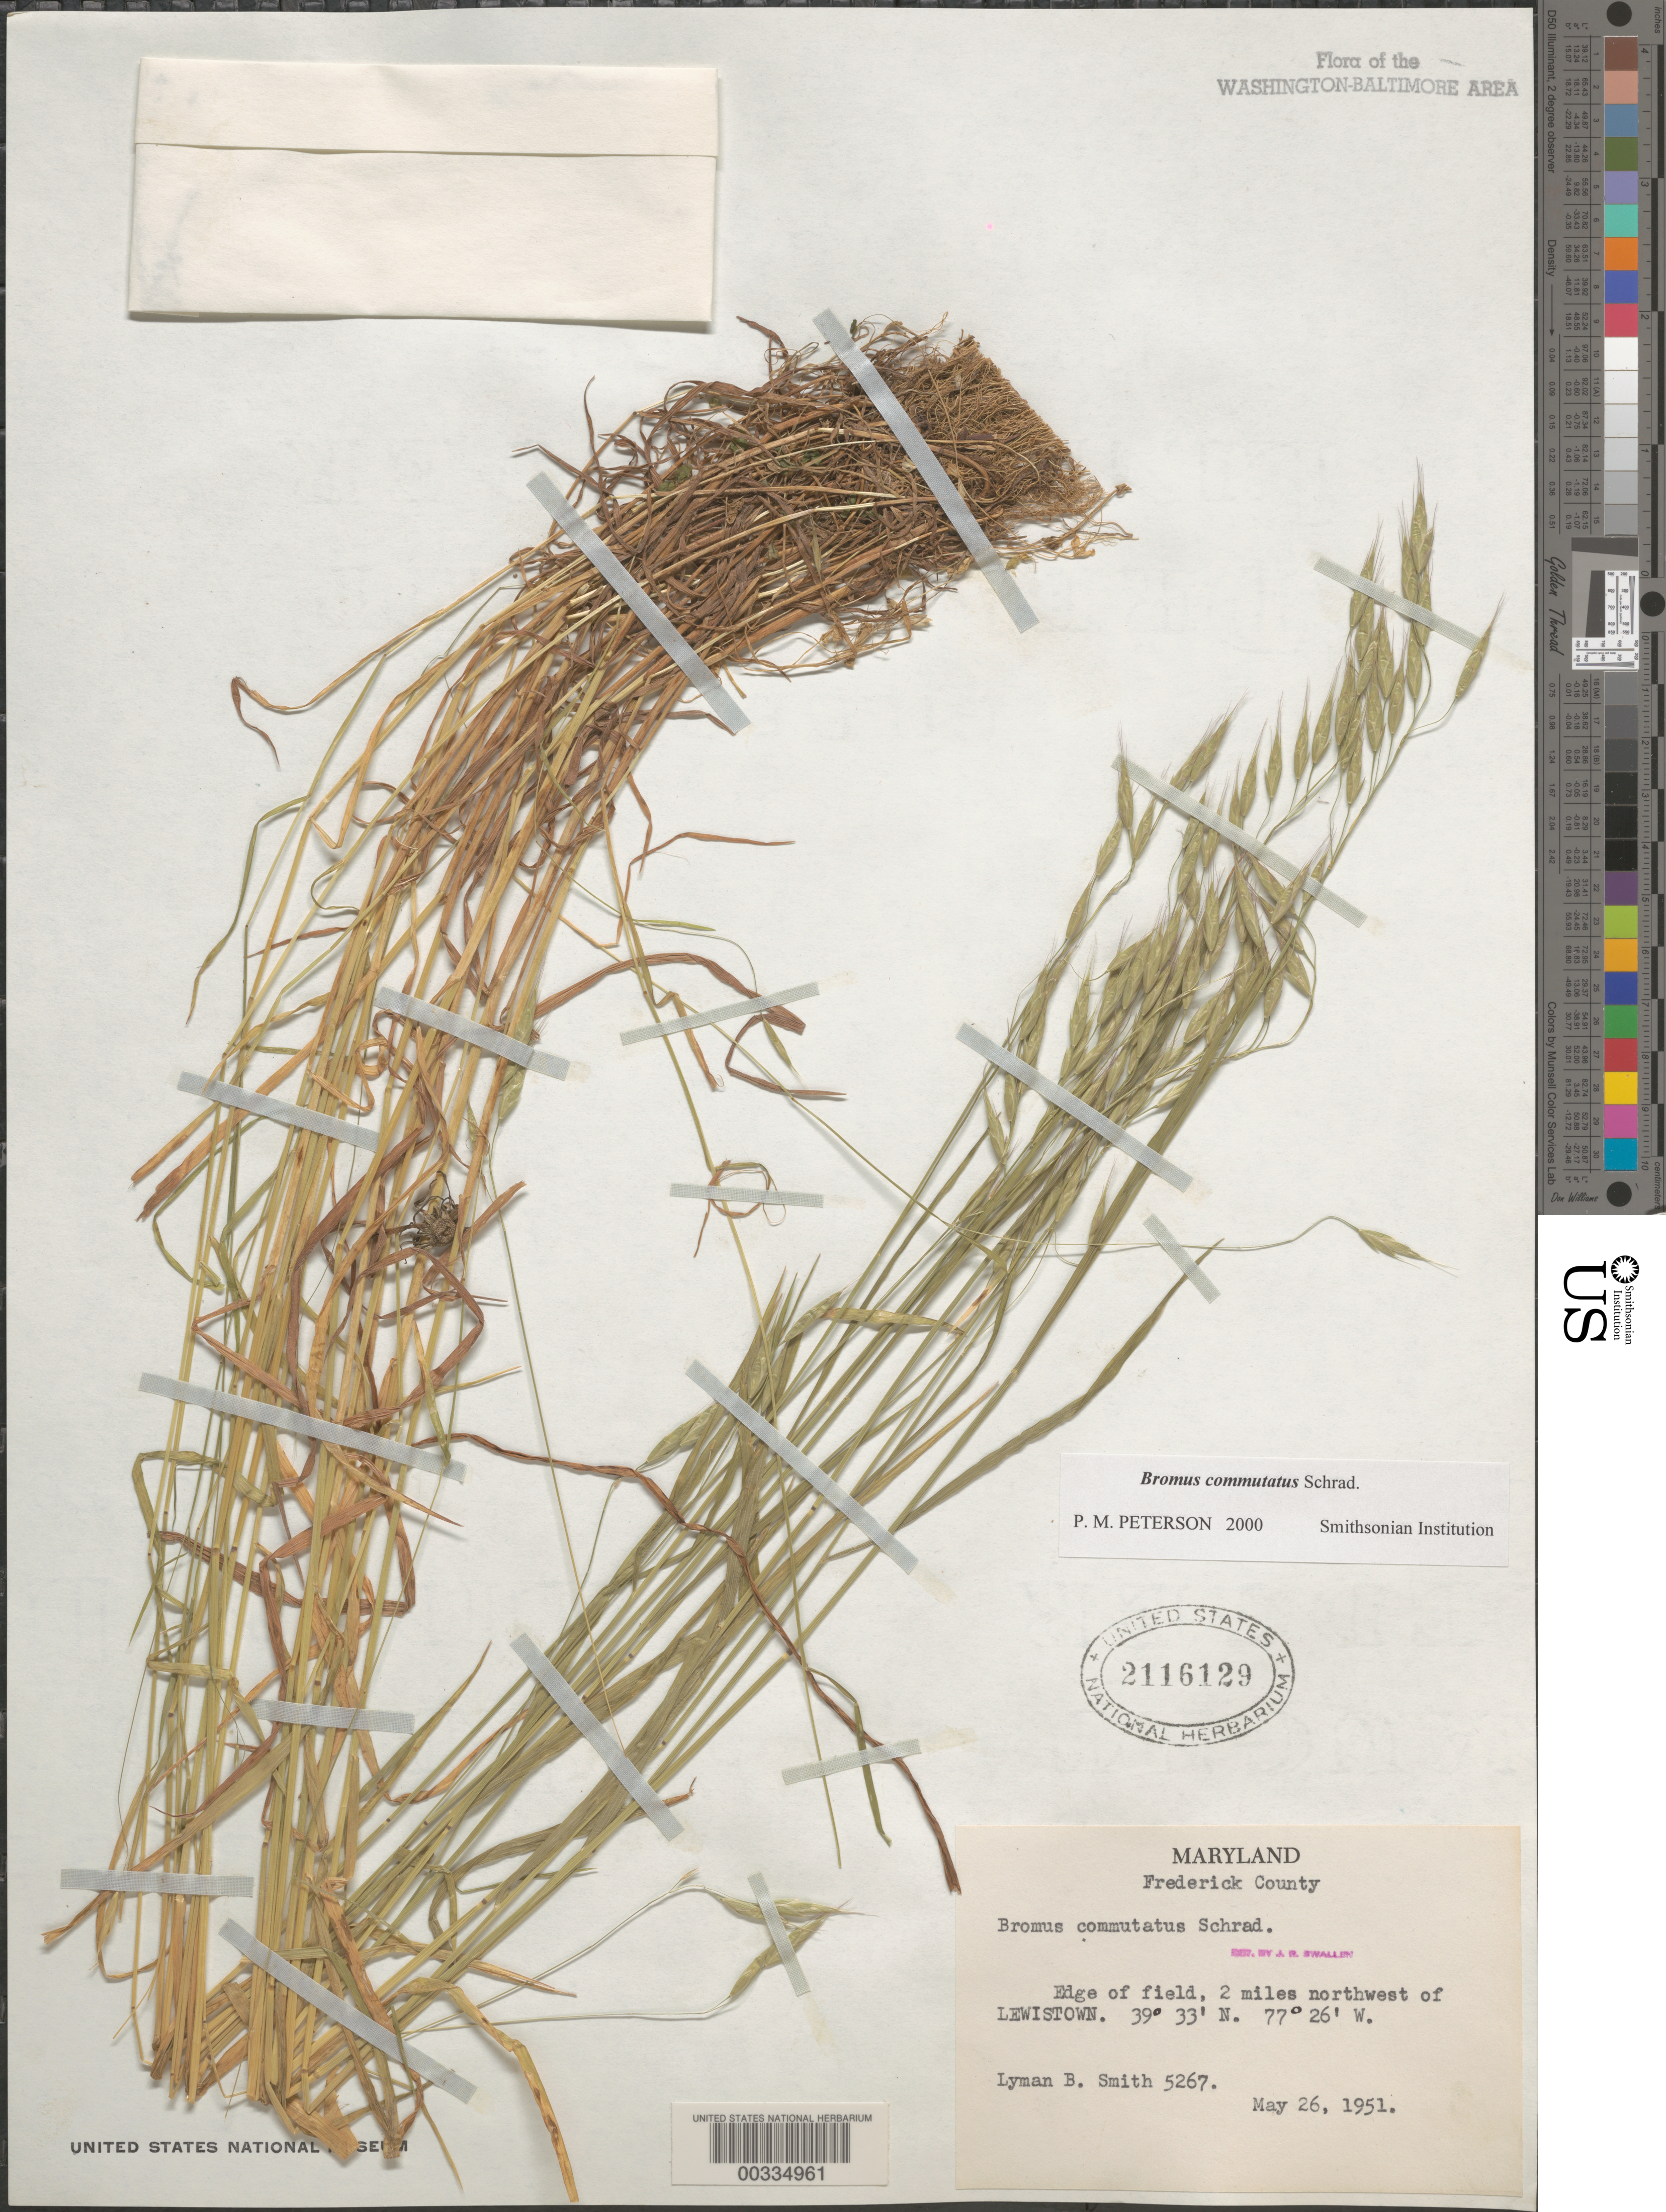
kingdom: Plantae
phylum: Tracheophyta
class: Liliopsida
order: Poales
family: Poaceae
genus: Bromus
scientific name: Bromus commutatus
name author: Schrad.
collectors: L. Smith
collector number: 5267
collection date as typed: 26 May 1951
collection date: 1951-05-26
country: United States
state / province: Maryland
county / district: Frederick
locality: Northwest of Lewistown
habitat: Edge of field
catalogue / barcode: US 2116129